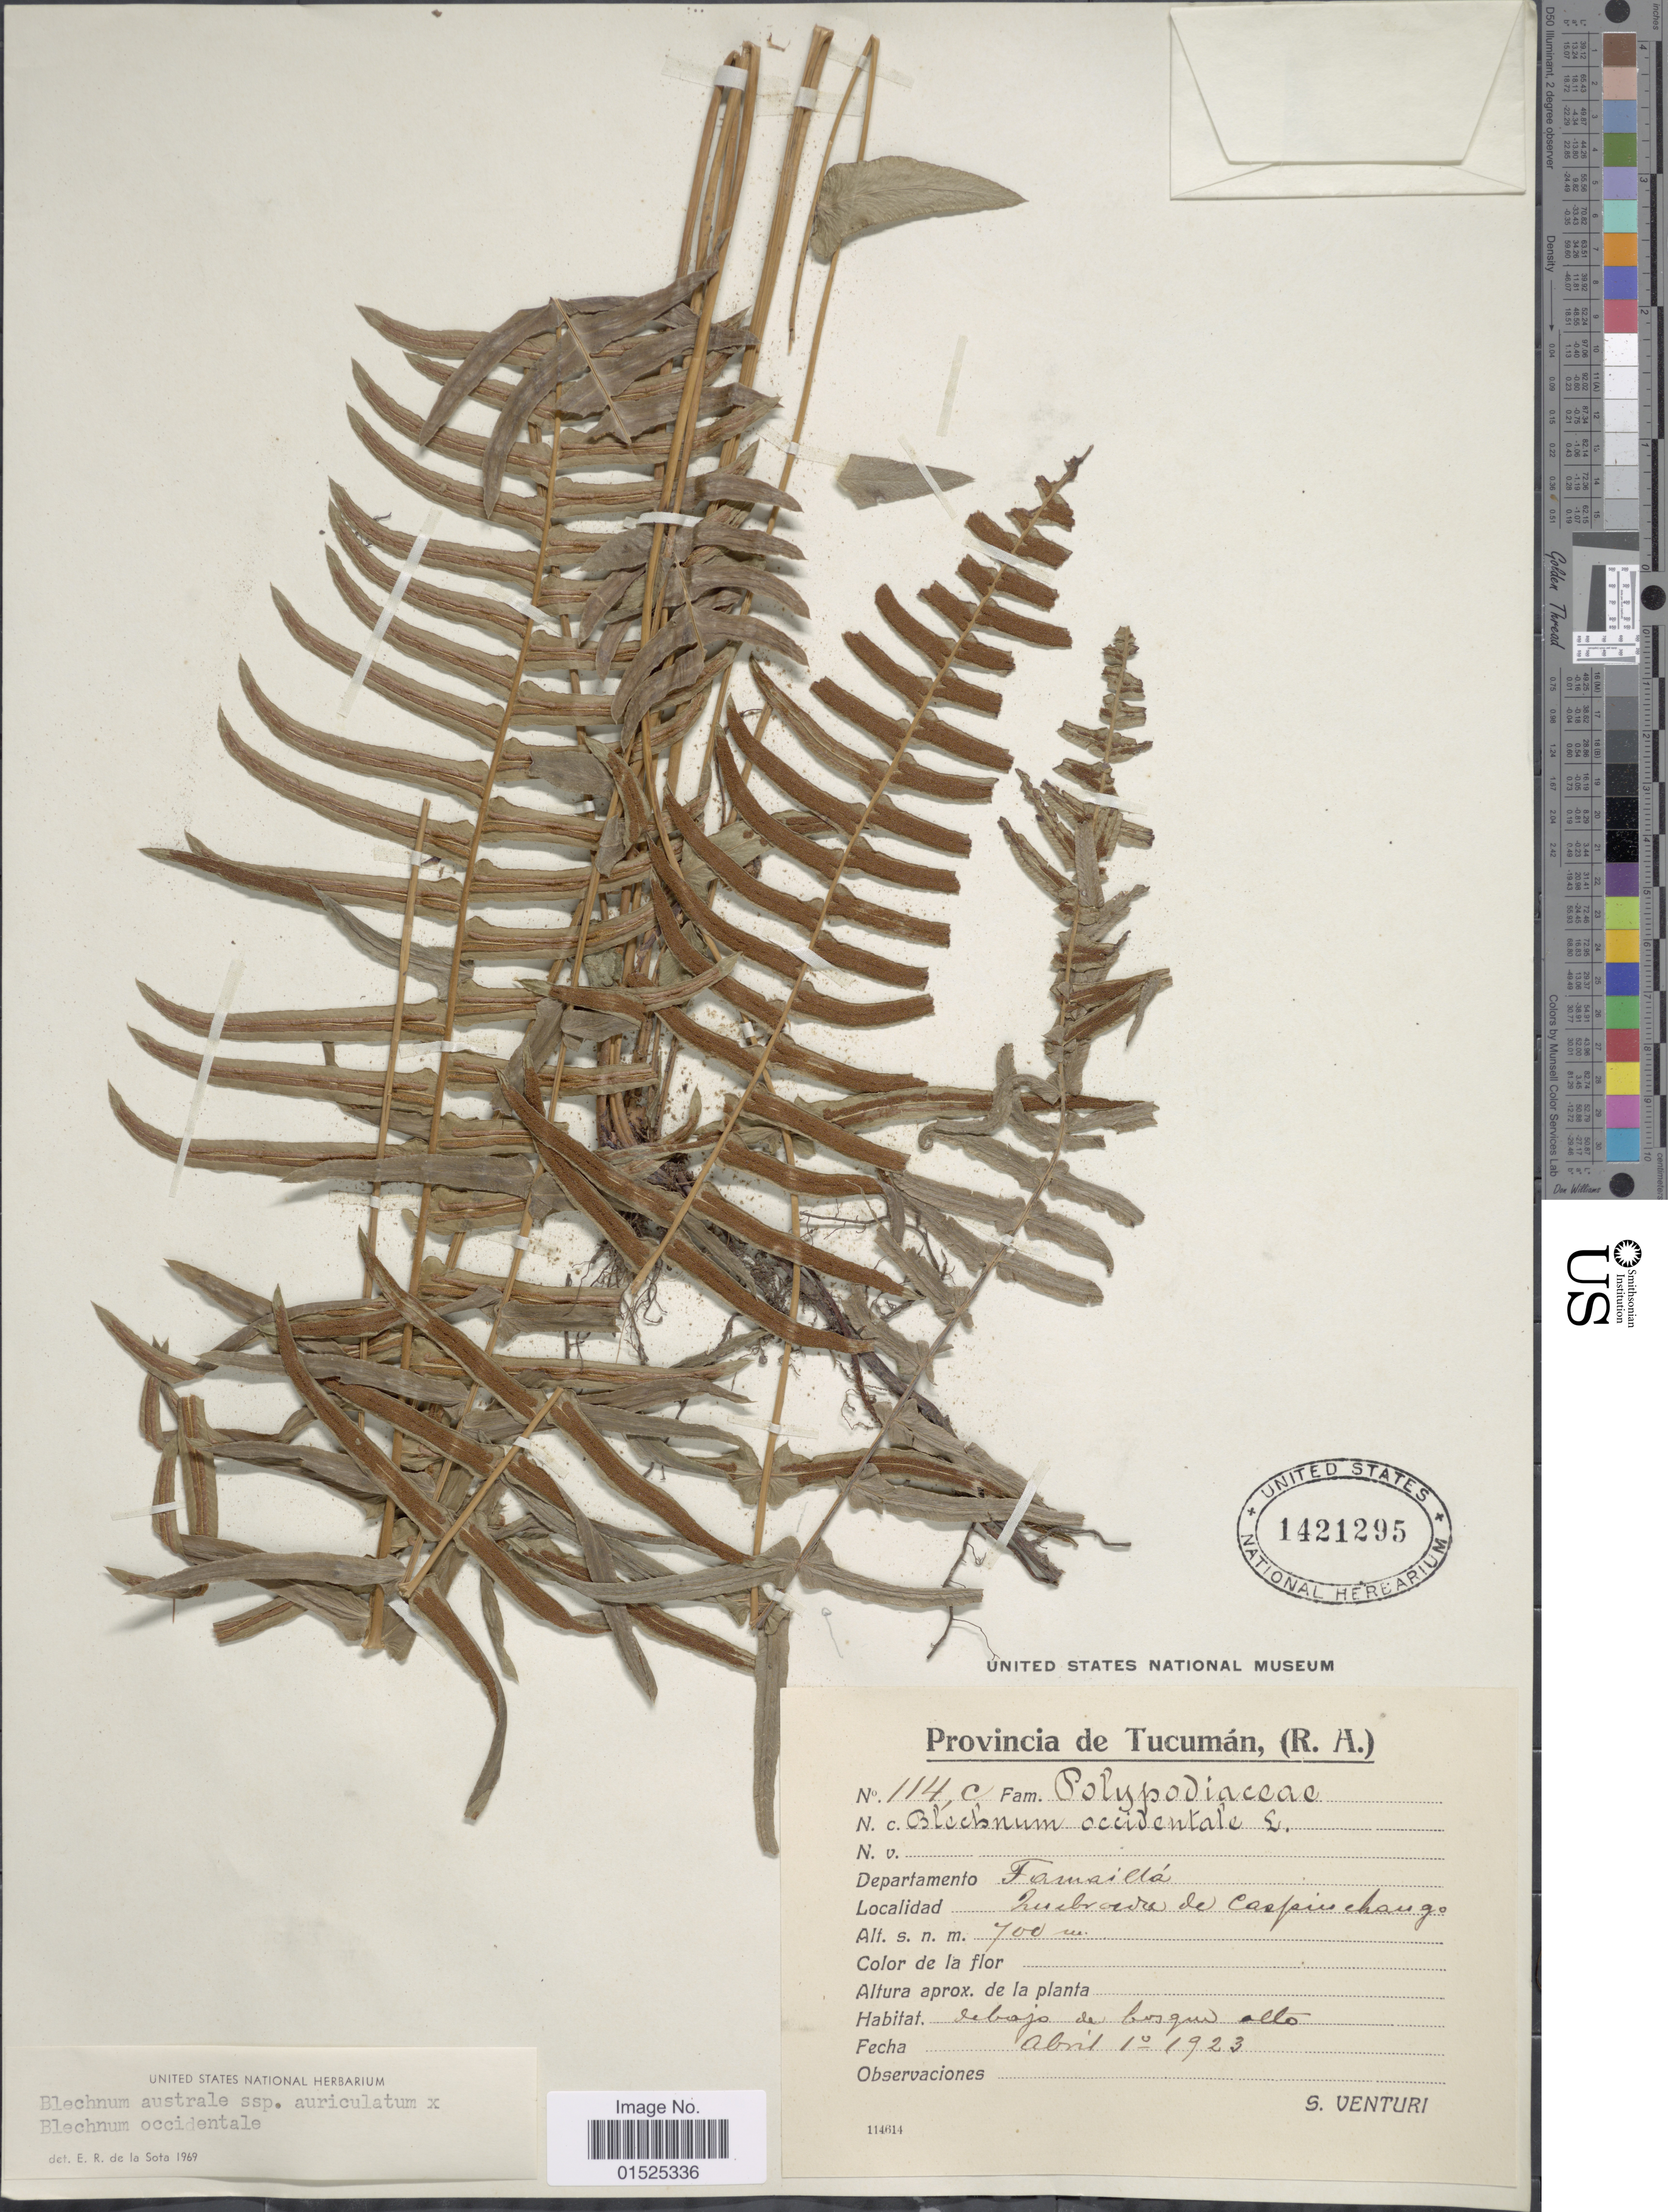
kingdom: Plantae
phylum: Tracheophyta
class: Polypodiopsida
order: Polypodiales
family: Blechnaceae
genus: Blechnum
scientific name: Blechnum australe subsp. auriculatum x B. occidentale L.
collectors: S. Venturi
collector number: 114,c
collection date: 1923-04-10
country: Argentina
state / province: Tucumán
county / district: Famailla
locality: Quebrada de Caspinchango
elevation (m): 700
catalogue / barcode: US 1421295